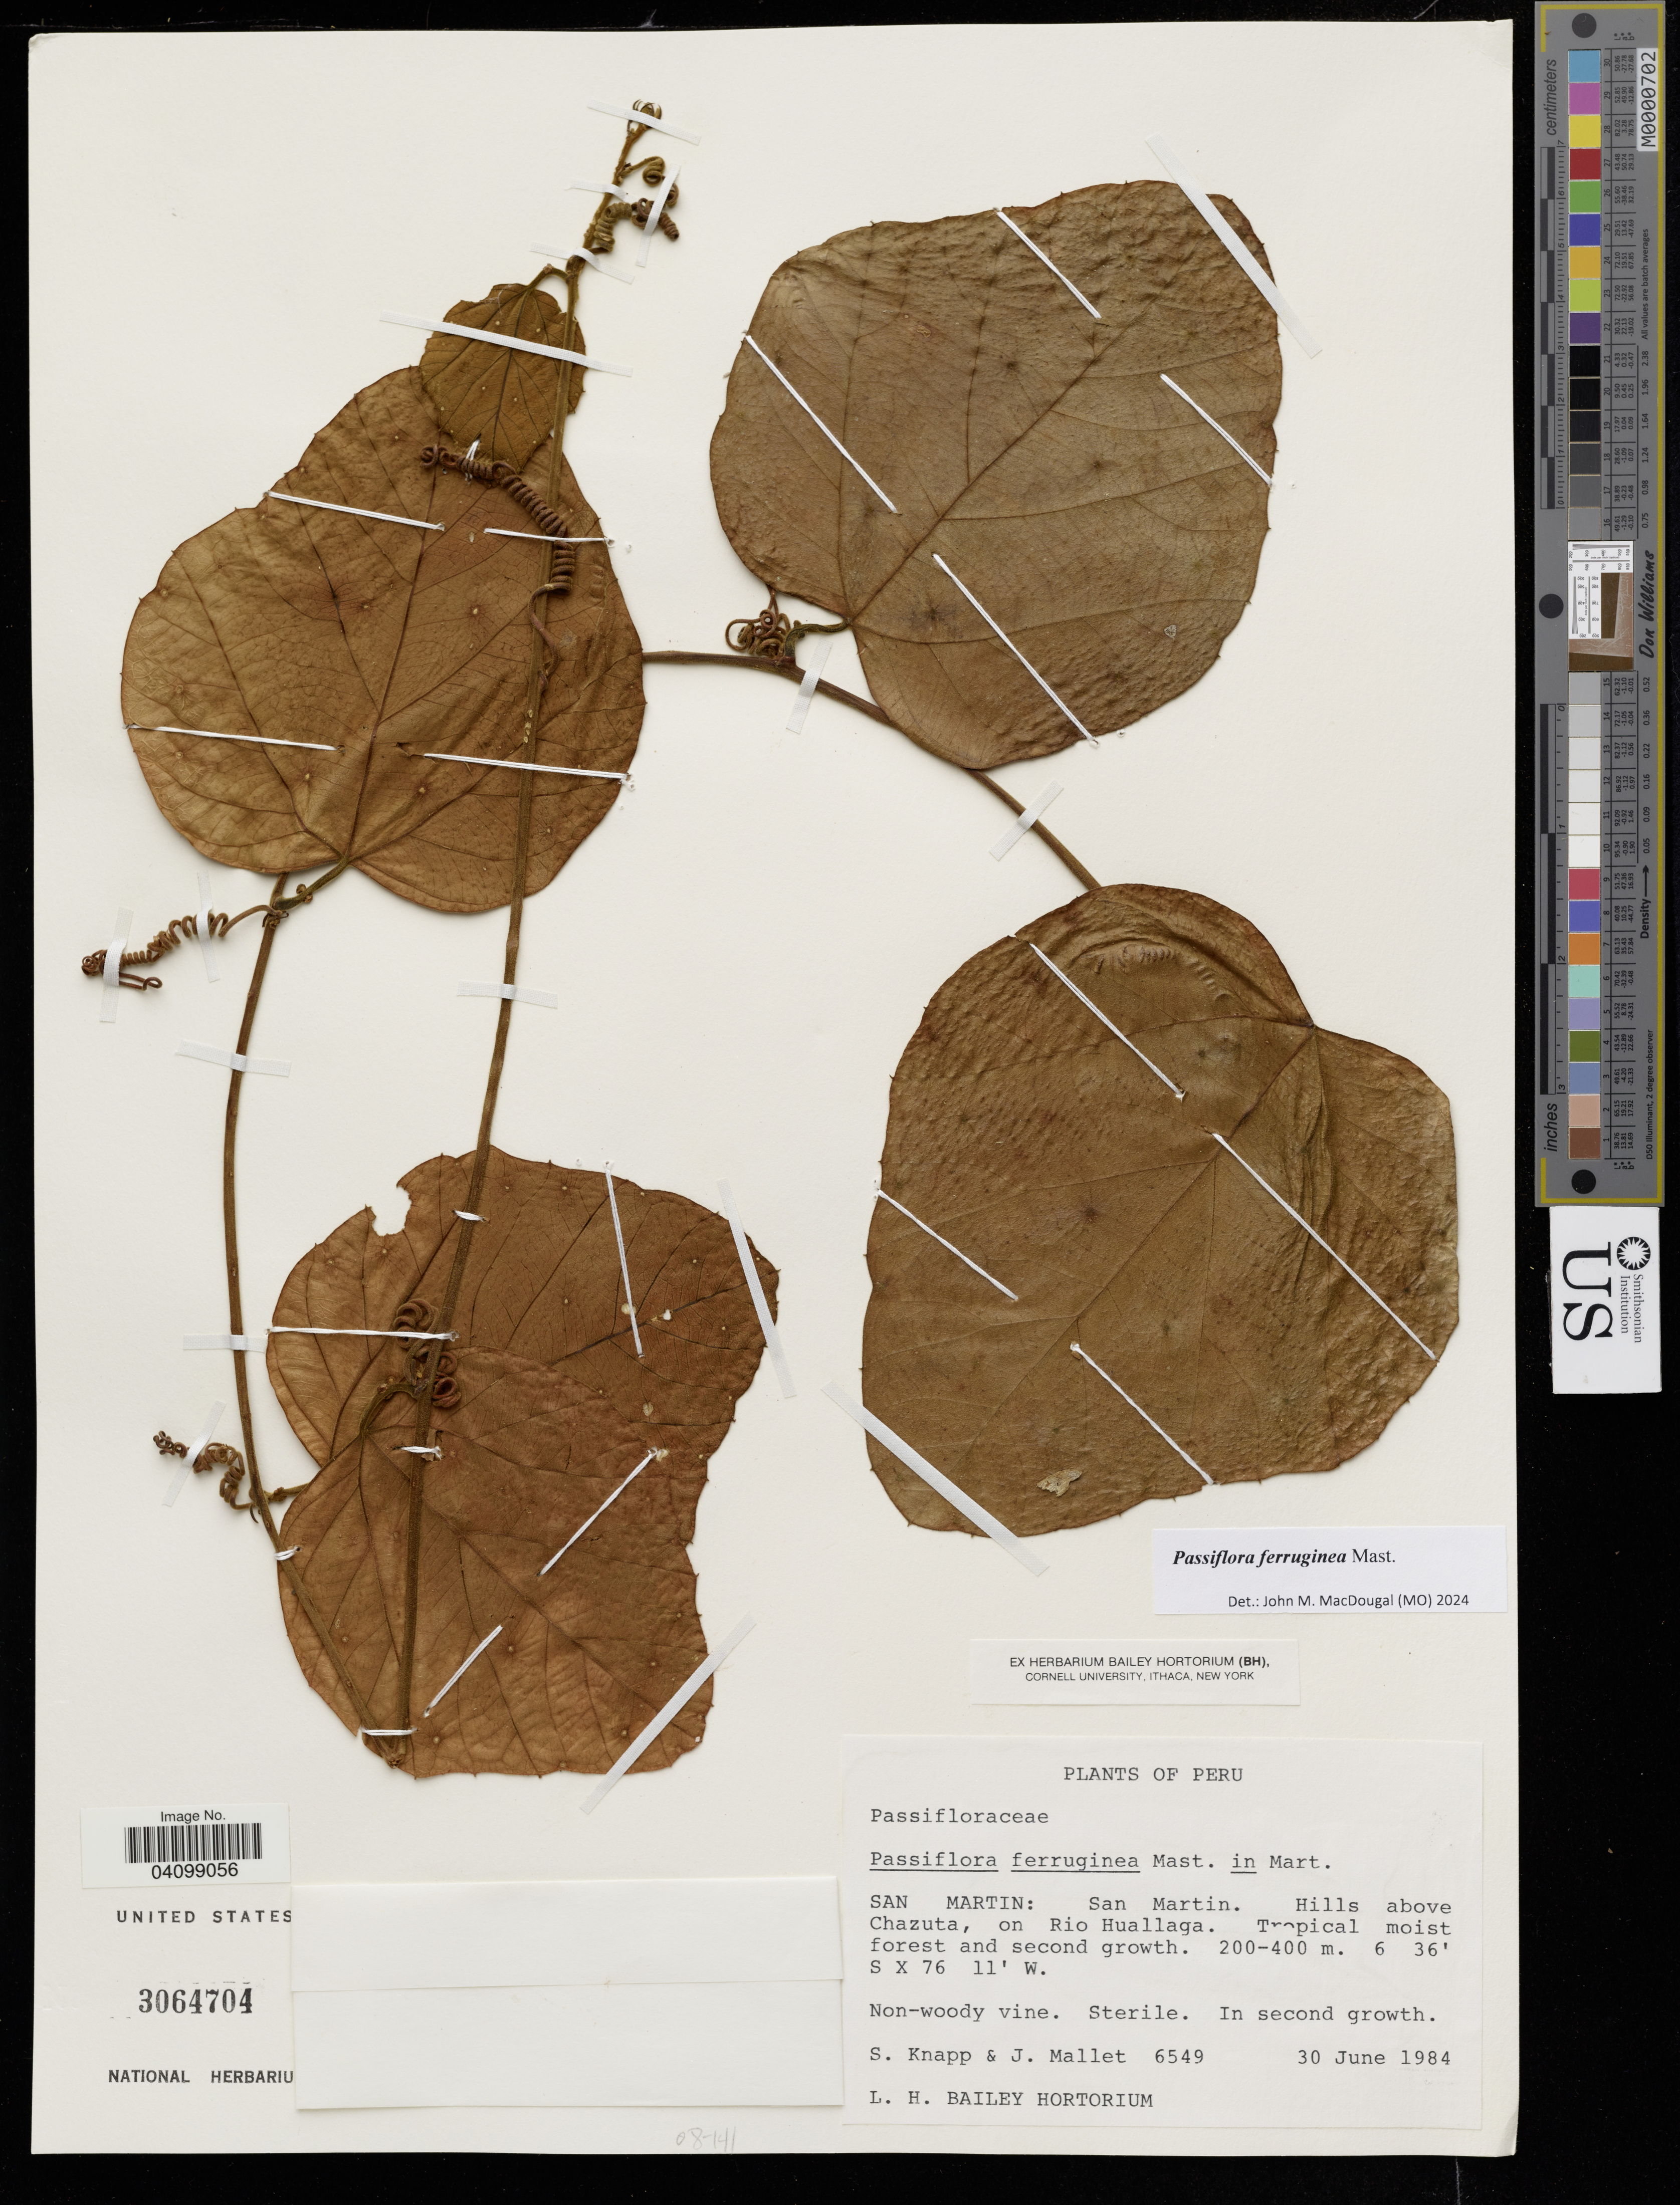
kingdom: Plantae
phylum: Tracheophyta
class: Magnoliopsida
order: Malpighiales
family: Passifloraceae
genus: Passiflora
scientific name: Passiflora ferruginea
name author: Mart.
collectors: M. Knapp, J. Mallet & Bailey Hortorium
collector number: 6549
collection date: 1984-06-30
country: Peru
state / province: San Martin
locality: San Martin. Hills above Chazuta, on Rio Huallaga.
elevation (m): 200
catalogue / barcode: US 3064704